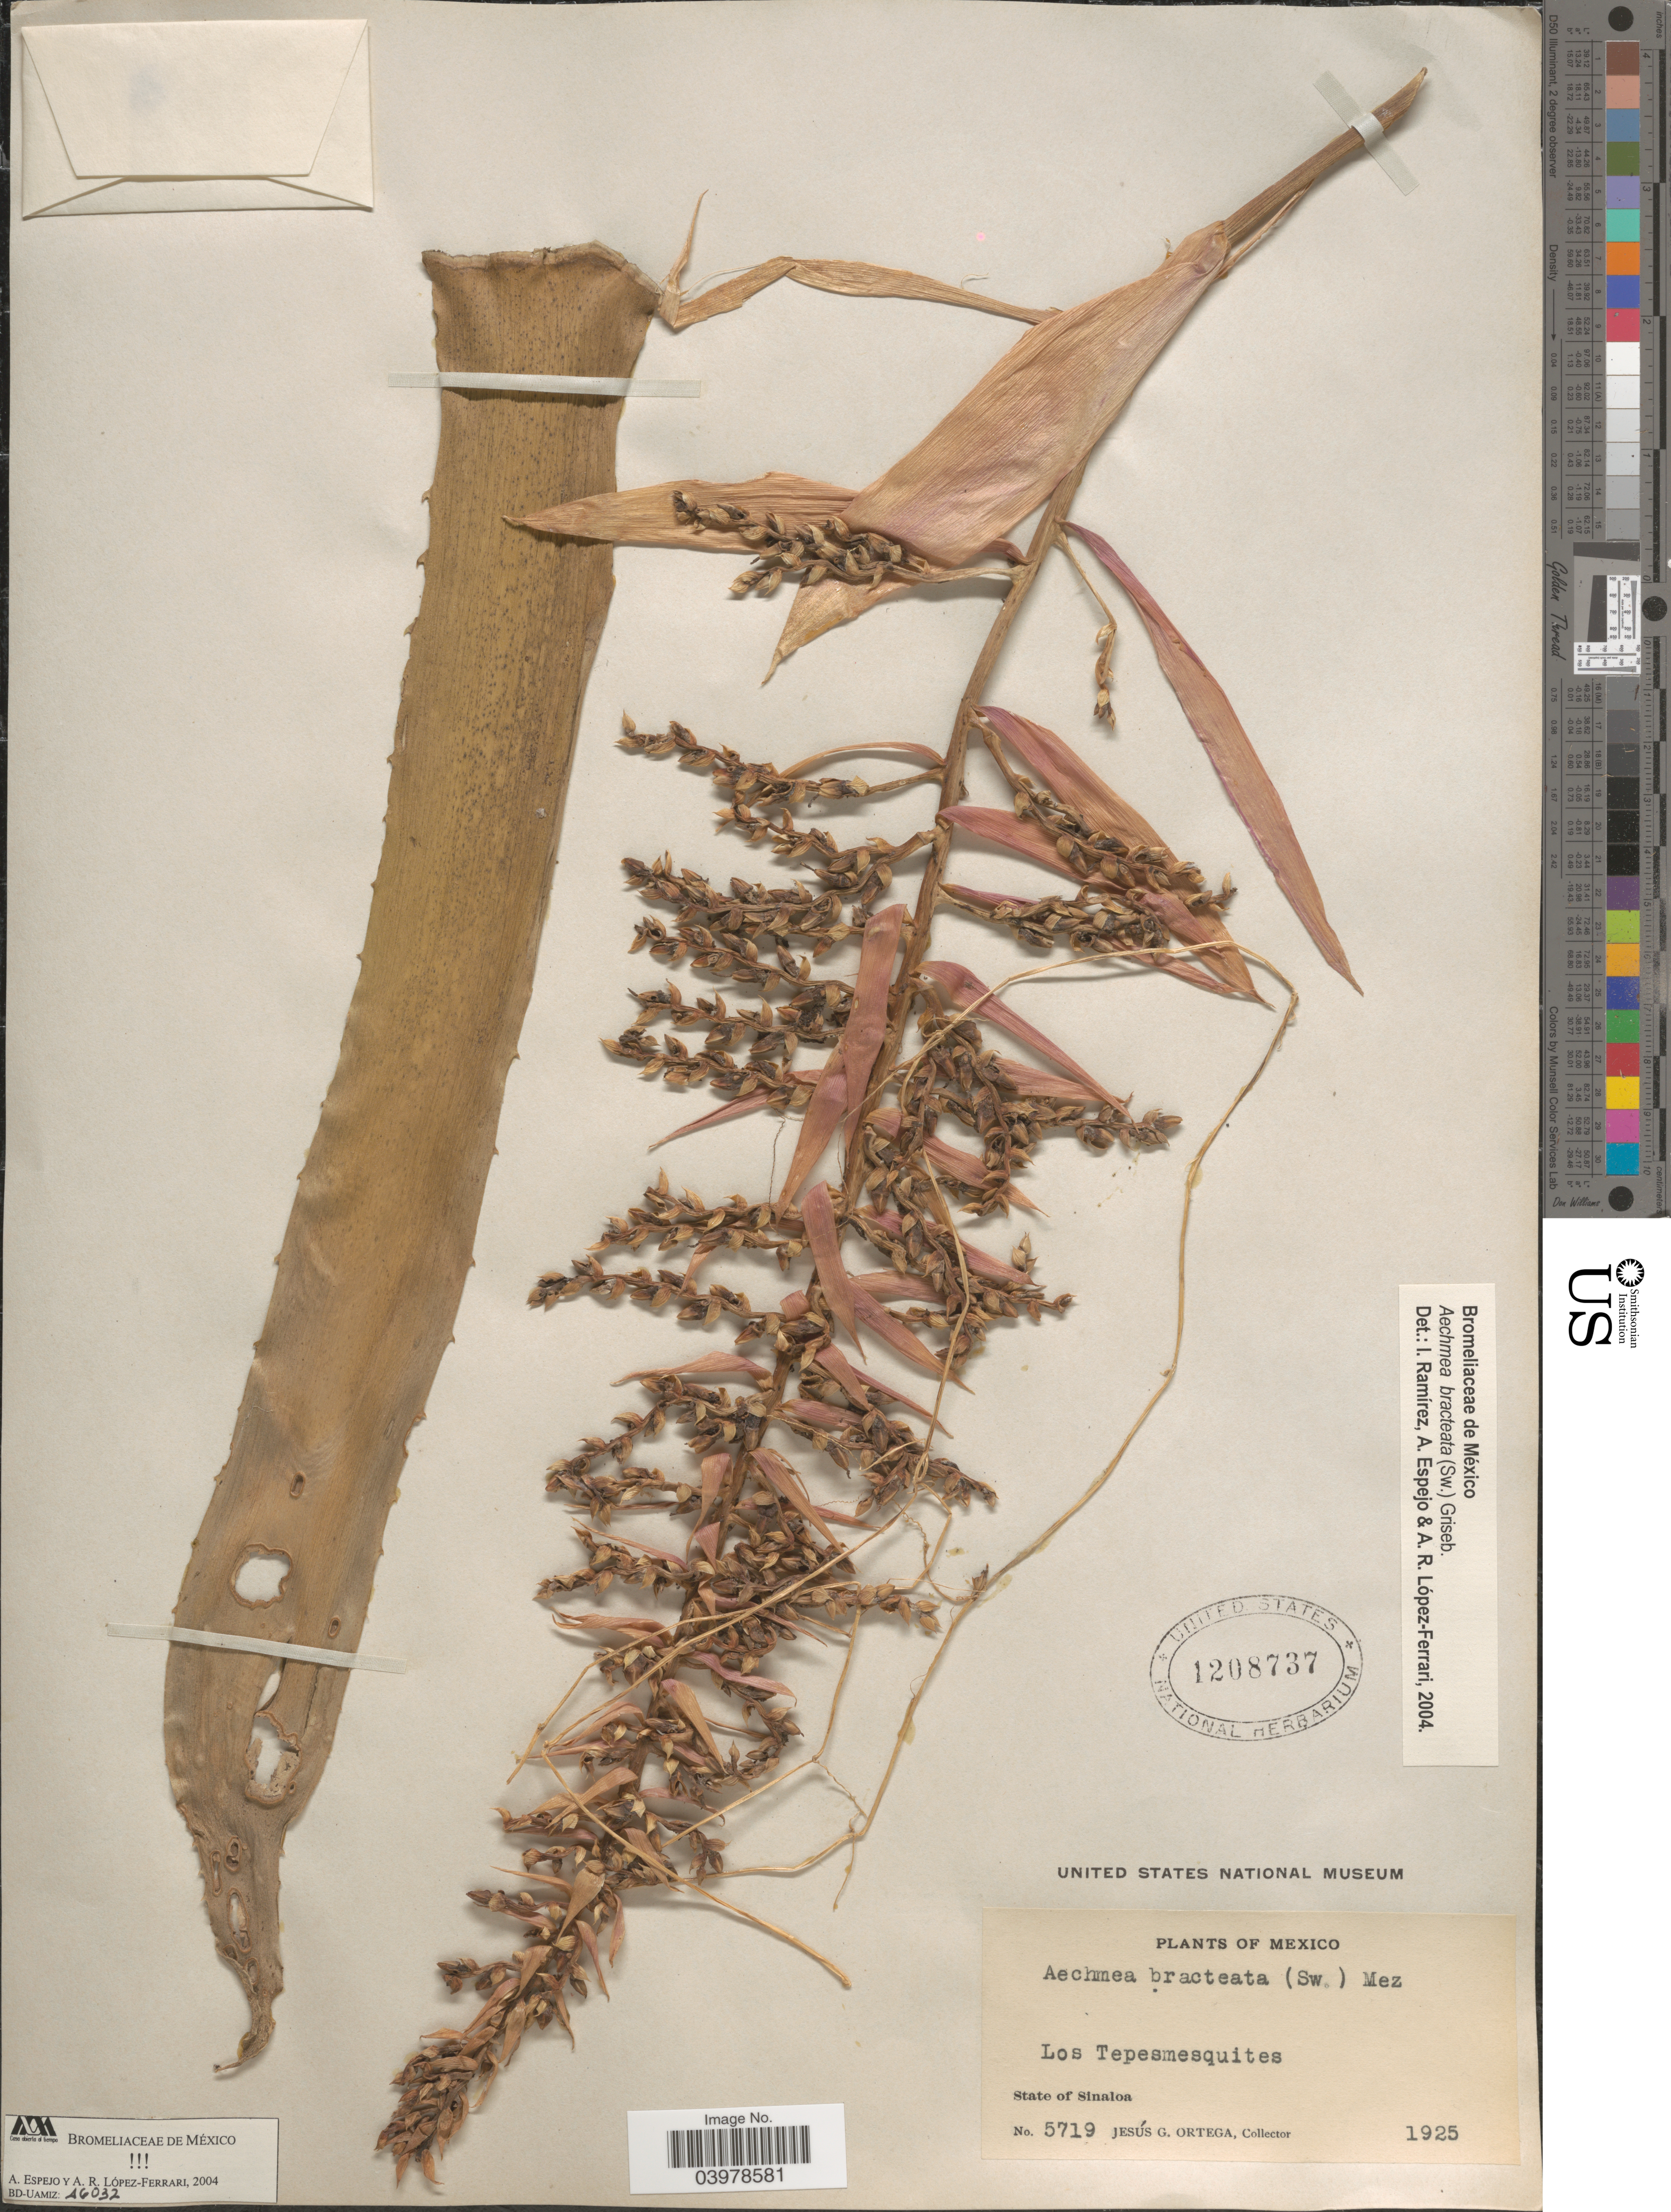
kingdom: Plantae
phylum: Tracheophyta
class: Liliopsida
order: Poales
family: Bromeliaceae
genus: Aechmea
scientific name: Aechmea bracteata var. bracteata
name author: (Sw.) Griseb.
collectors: J. Ortega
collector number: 5719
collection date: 1925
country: Mexico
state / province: Sinaloa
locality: Los Tepesmesquites.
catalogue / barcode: US 1208737